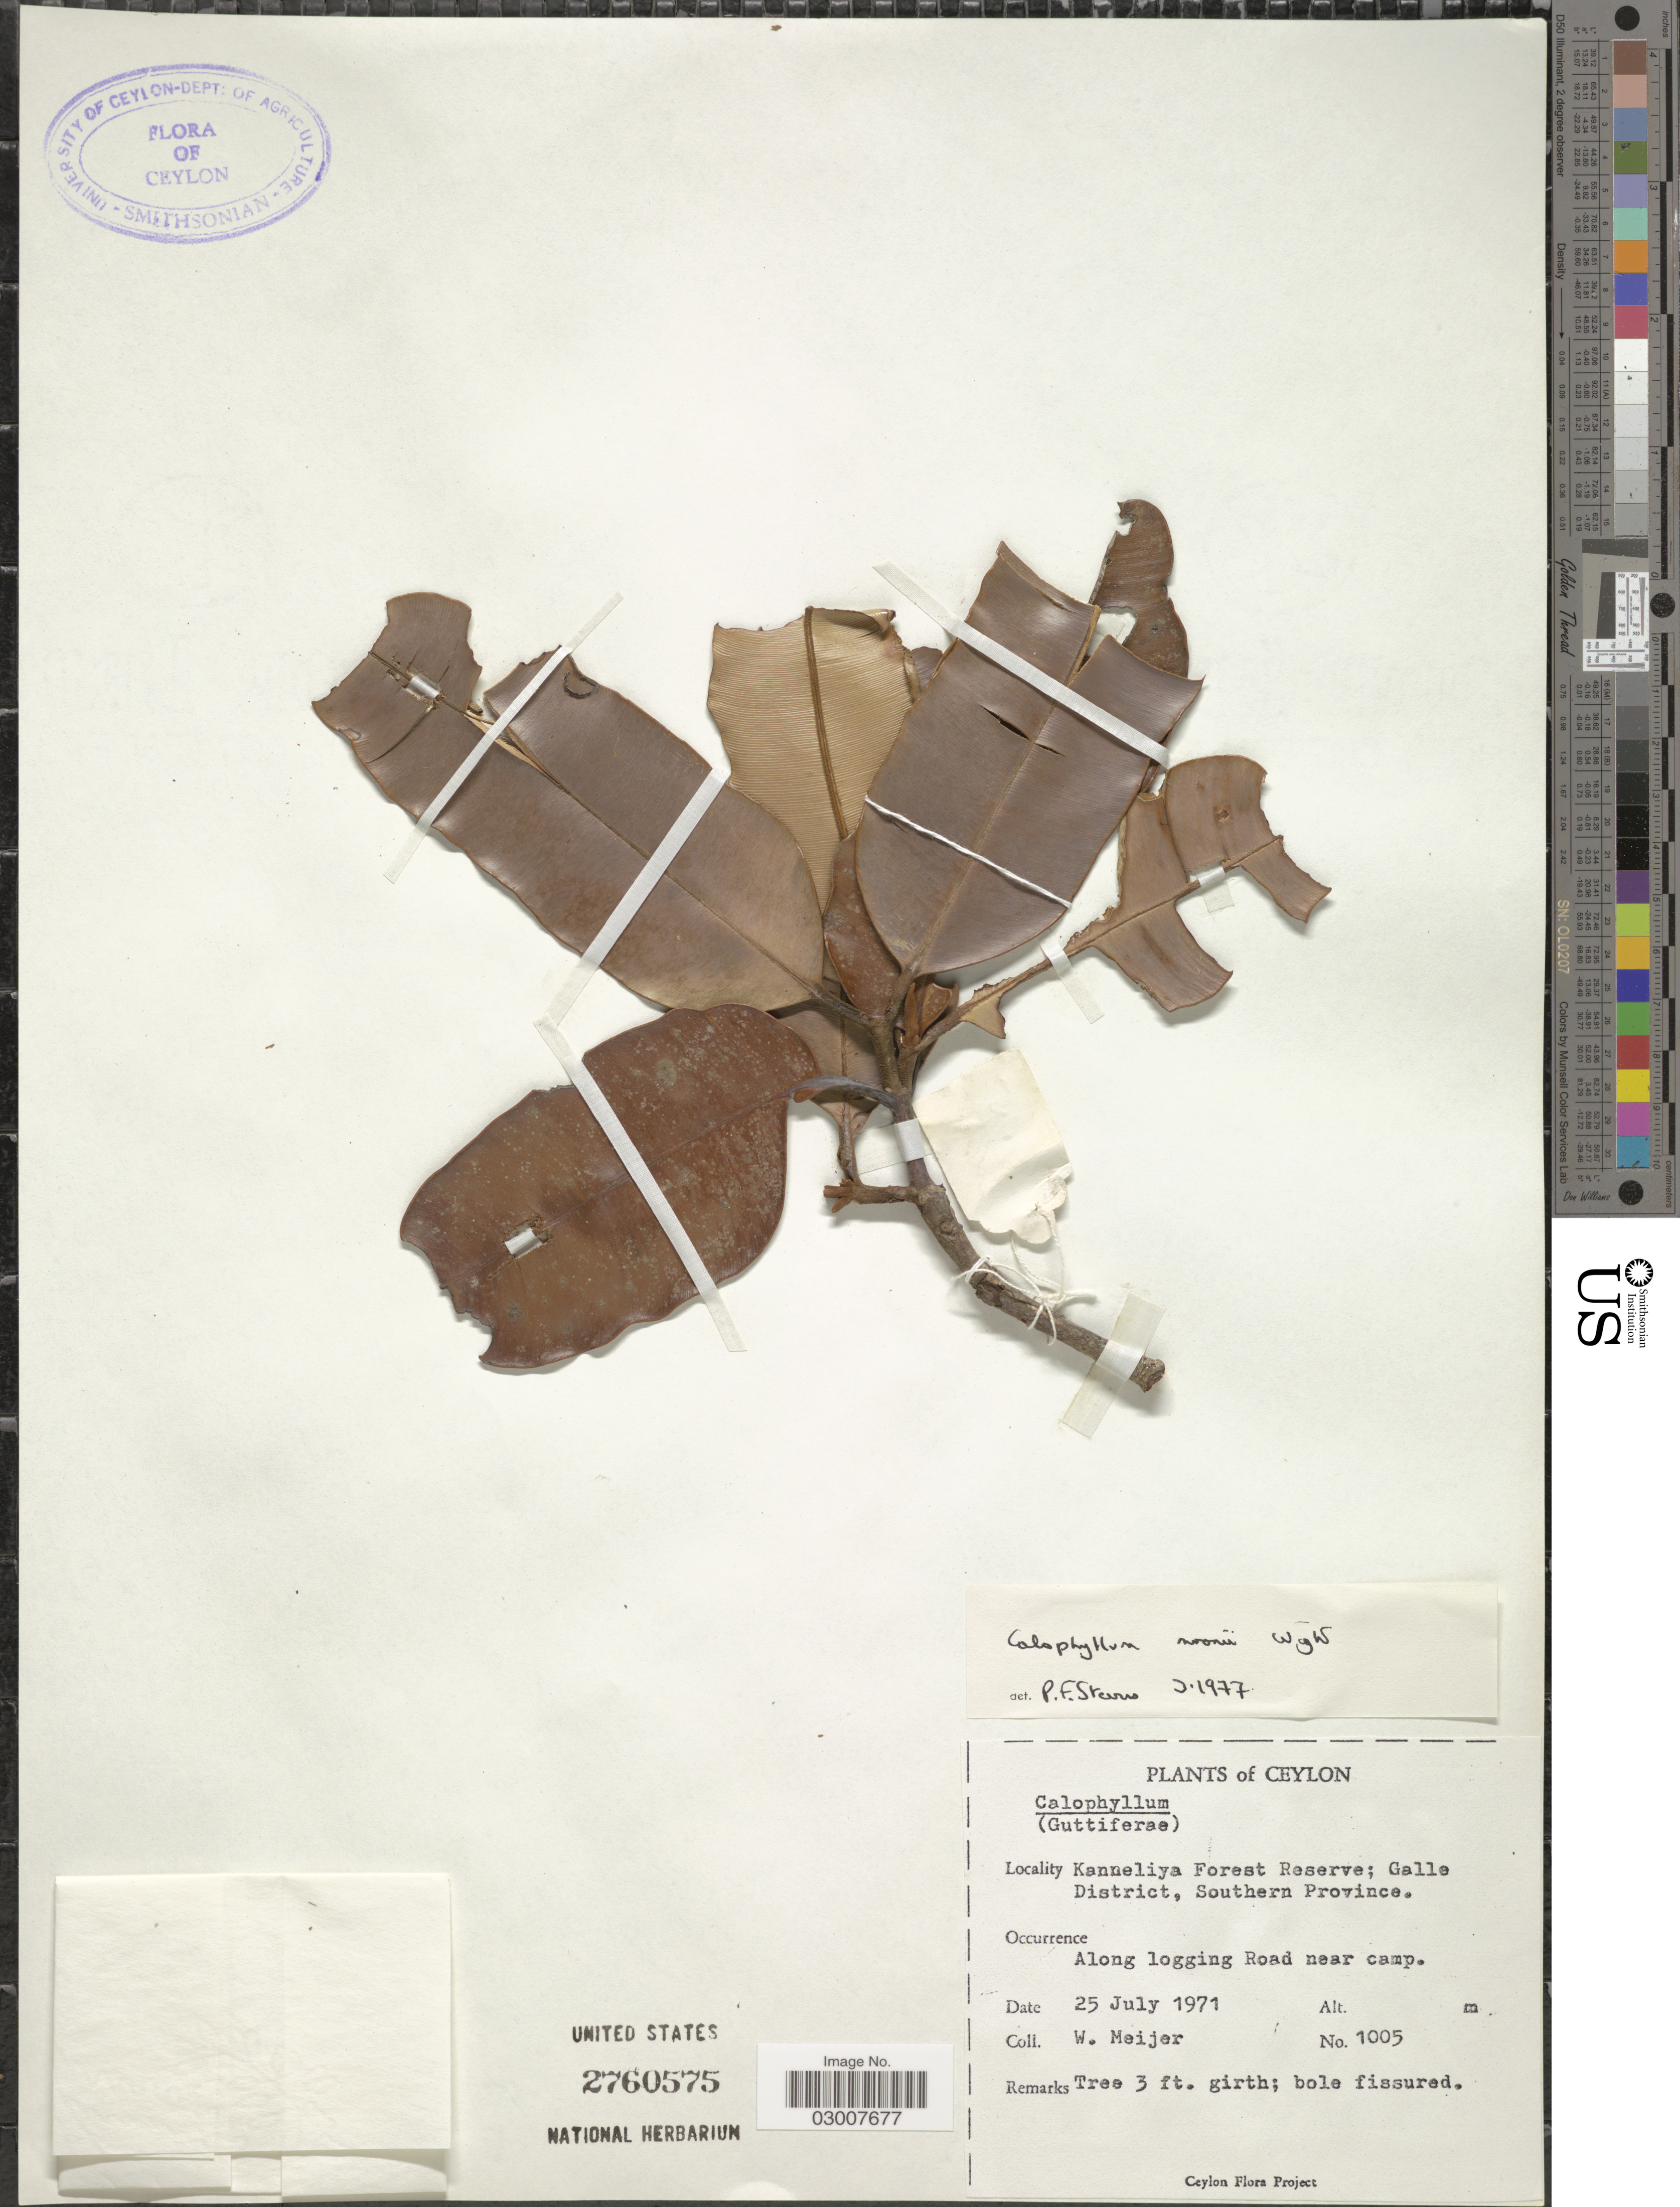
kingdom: Plantae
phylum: Tracheophyta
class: Magnoliopsida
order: Malpighiales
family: Calophyllaceae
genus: Calophyllum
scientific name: Calophyllum moonii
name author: Wight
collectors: W. Meijer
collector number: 1005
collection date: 1971-07-25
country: Sri Lanka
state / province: Southern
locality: Ceylon. Kanneliya Forest Reserve; Galle District. Along logging Road near camp.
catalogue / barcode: US 2760575